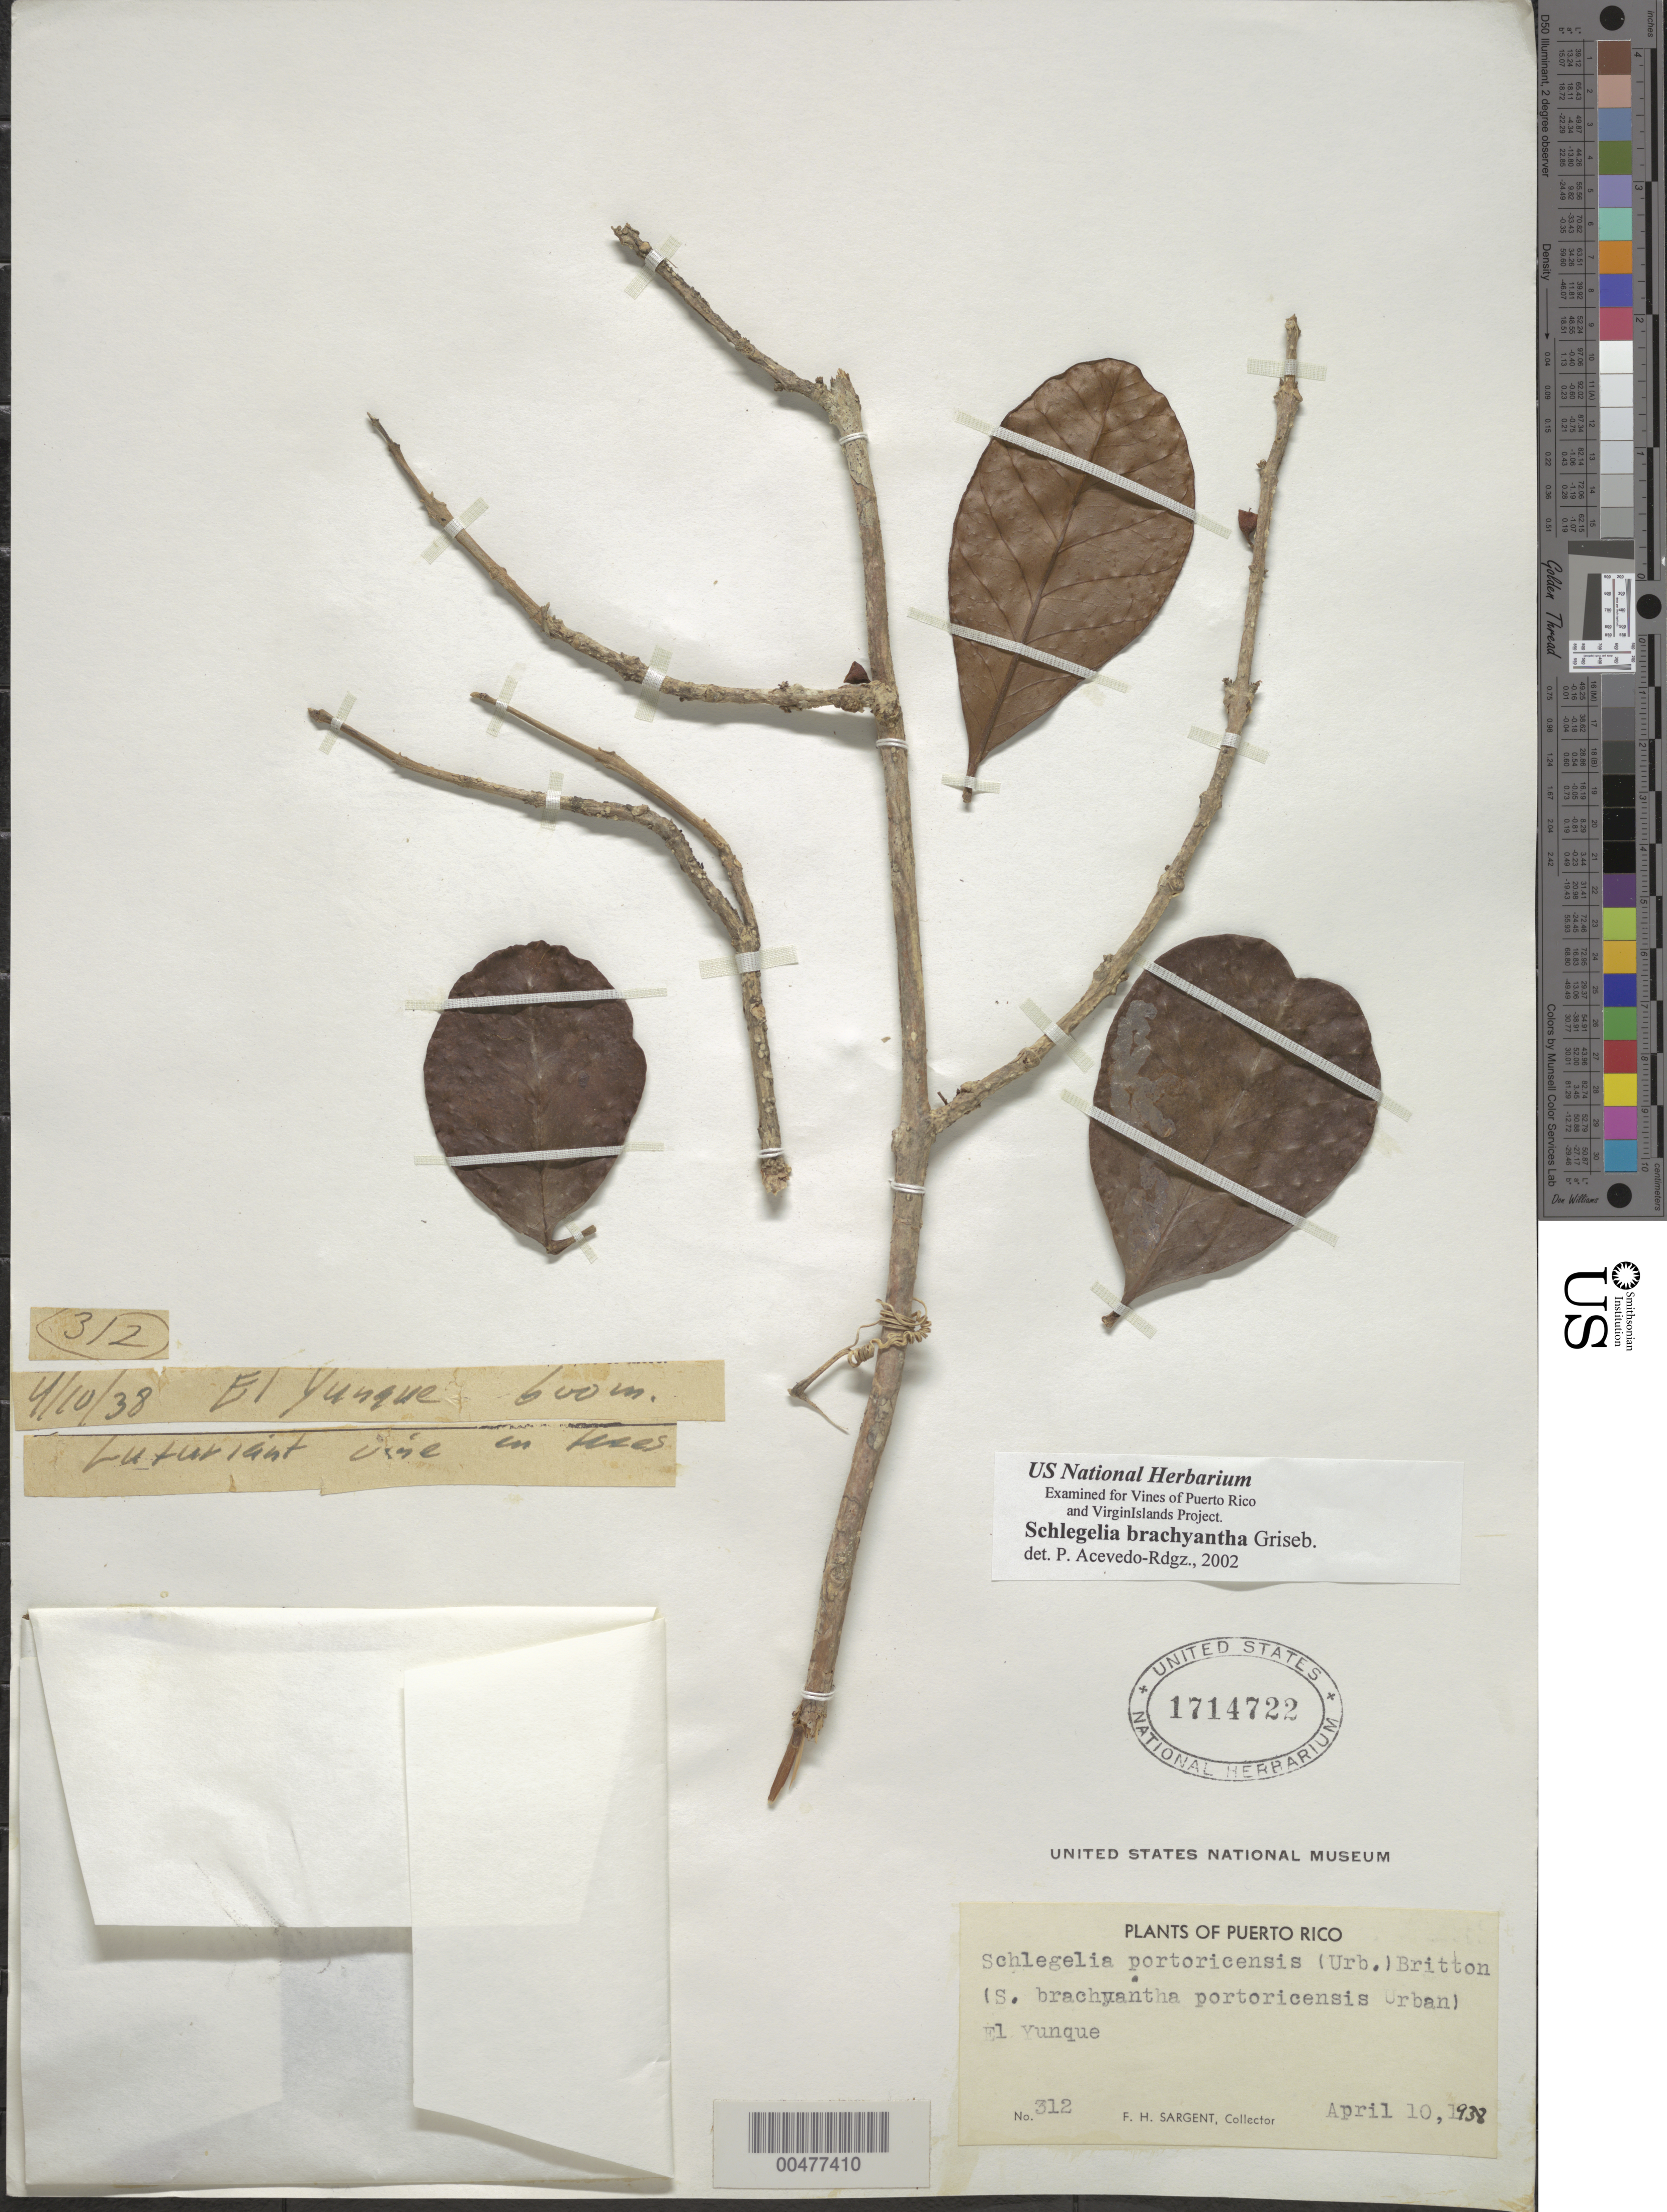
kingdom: Plantae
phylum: Tracheophyta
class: Magnoliopsida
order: Lamiales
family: Schlegeliaceae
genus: Schlegelia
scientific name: Schlegelia brachyantha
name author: Griseb.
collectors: F. H. Sargent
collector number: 312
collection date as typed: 10 Apr 1938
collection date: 1938-04-10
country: Puerto Rico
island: Greater Antilles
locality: El Yunque.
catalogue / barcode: US 1714722